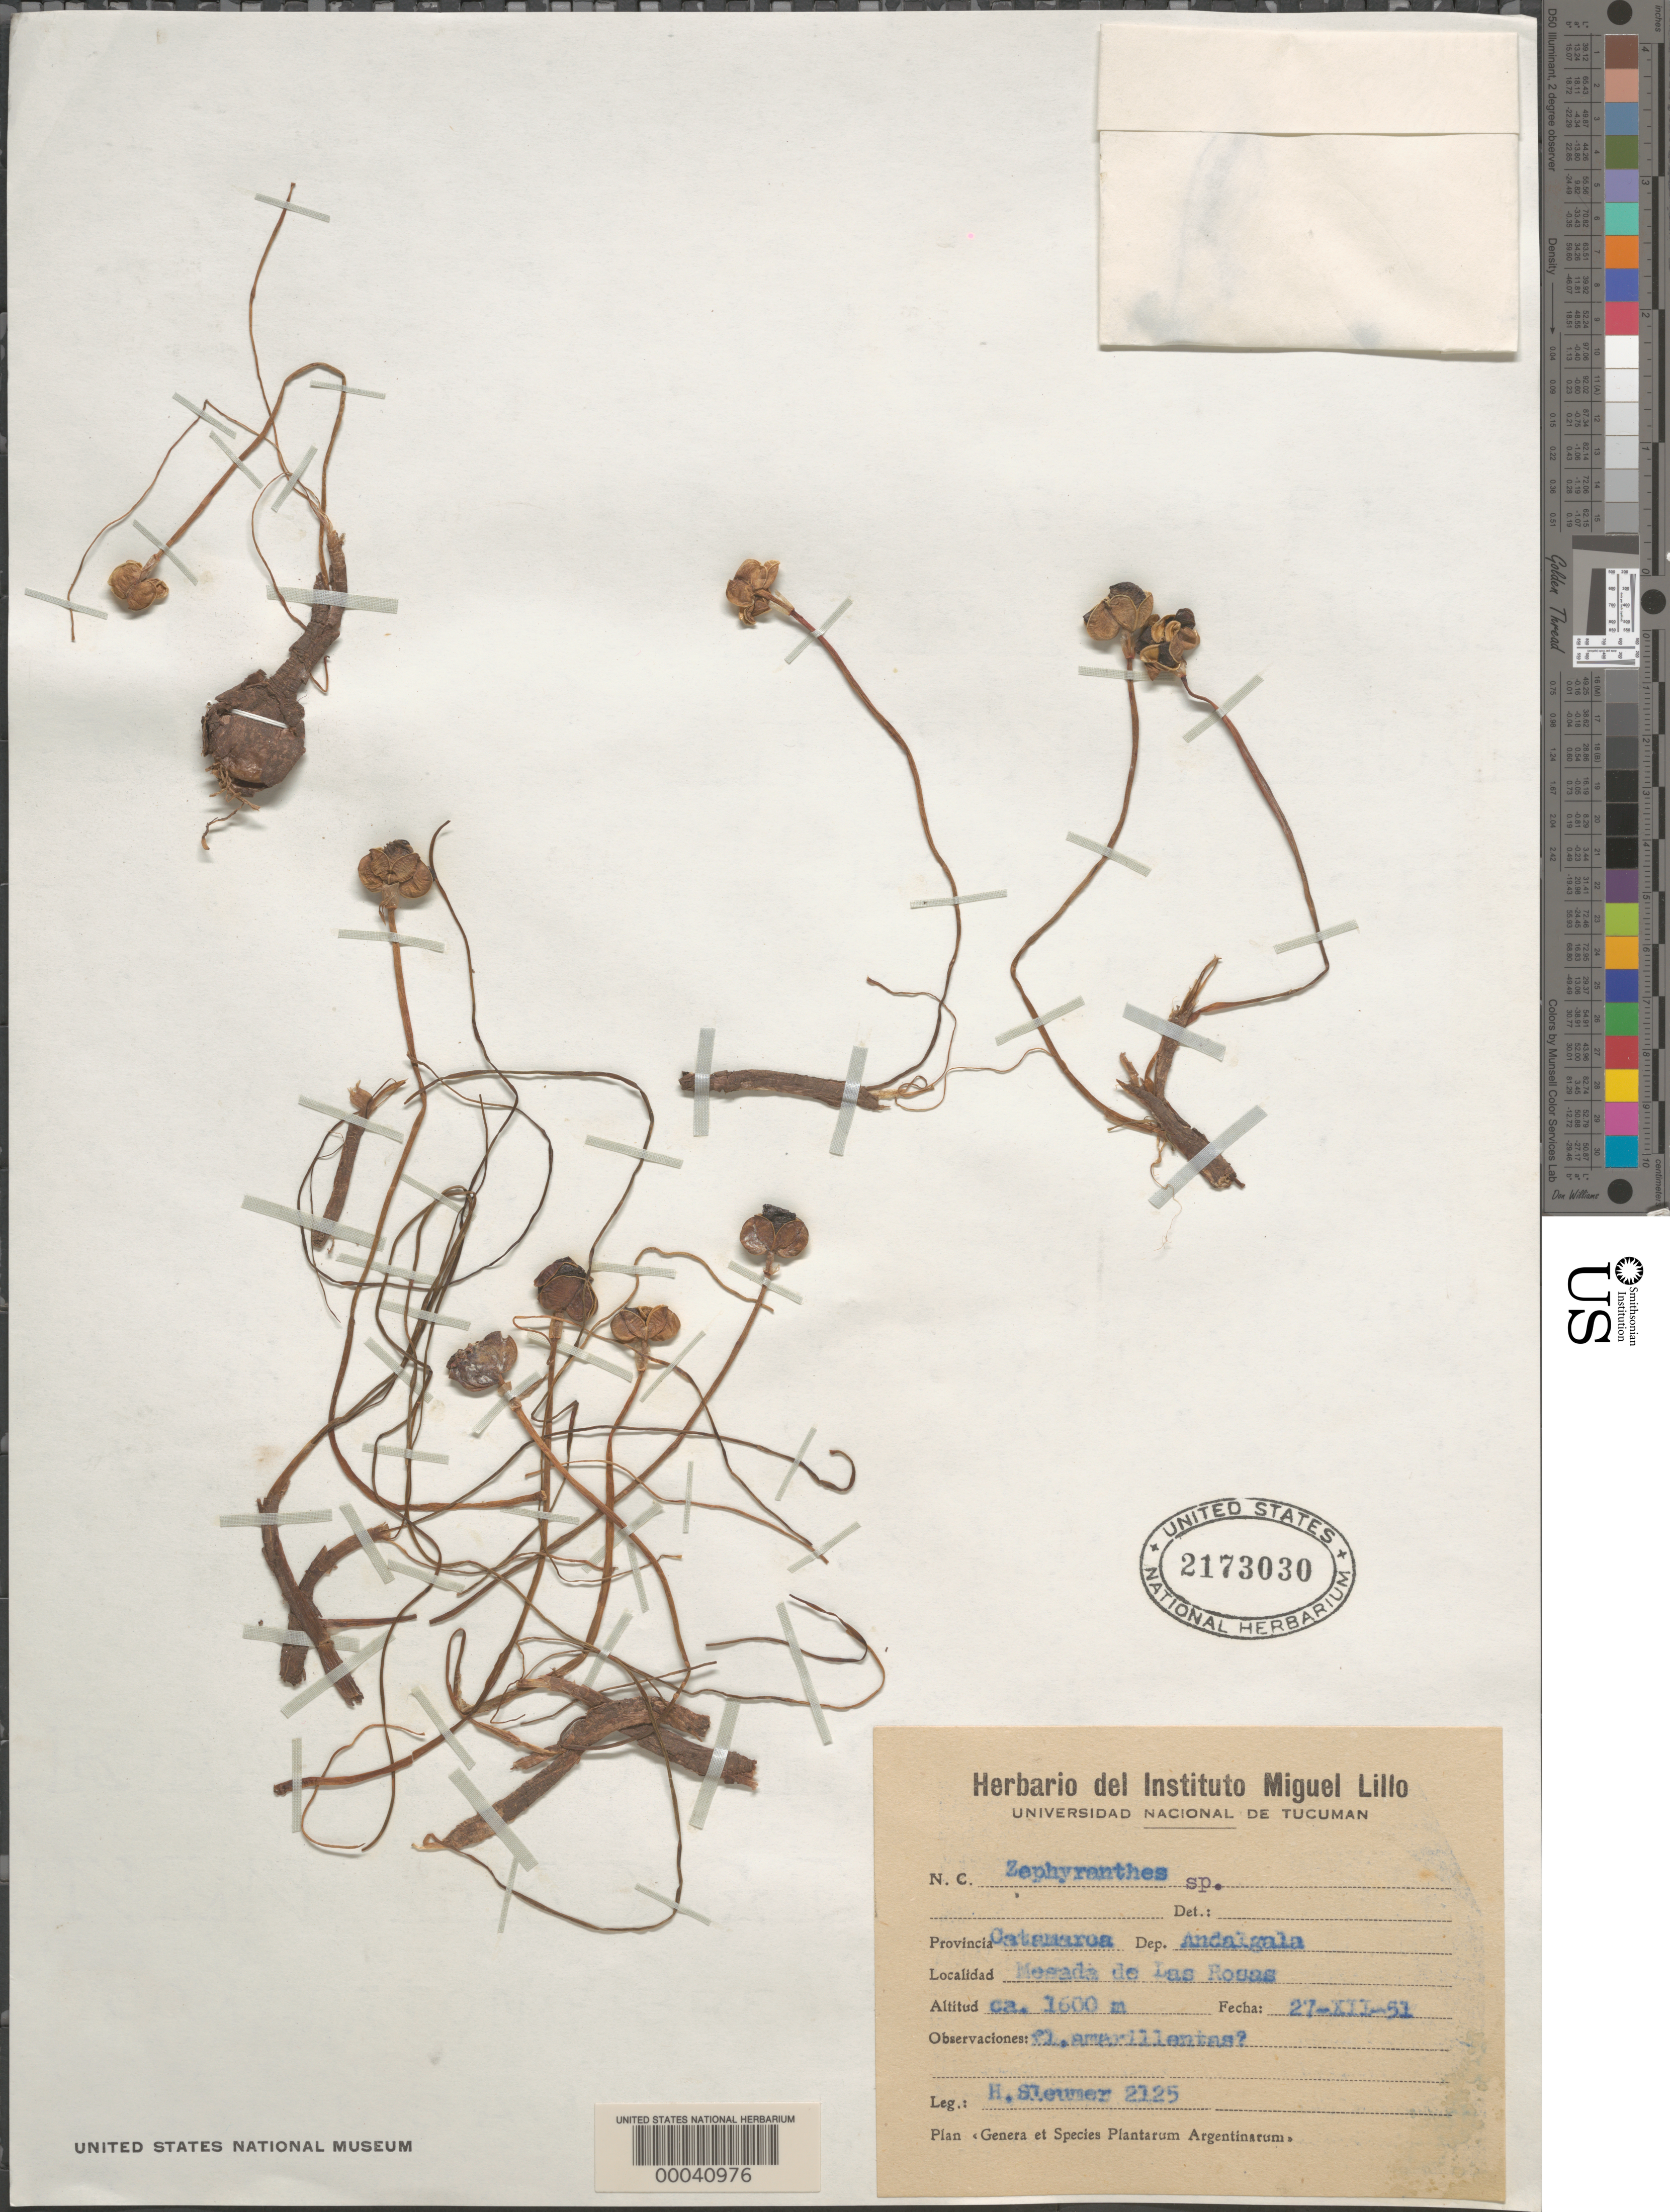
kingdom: Plantae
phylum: Tracheophyta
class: Liliopsida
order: Asparagales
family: Amaryllidaceae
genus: Zephyranthes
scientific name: Zephyranthes sp.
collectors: H. O. Sleumer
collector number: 2125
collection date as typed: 27 Dec 1951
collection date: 1951-12-27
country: Argentina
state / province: Catamarca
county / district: Andalgalá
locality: Mesadas de las Rosas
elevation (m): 1600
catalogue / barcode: US 2173030